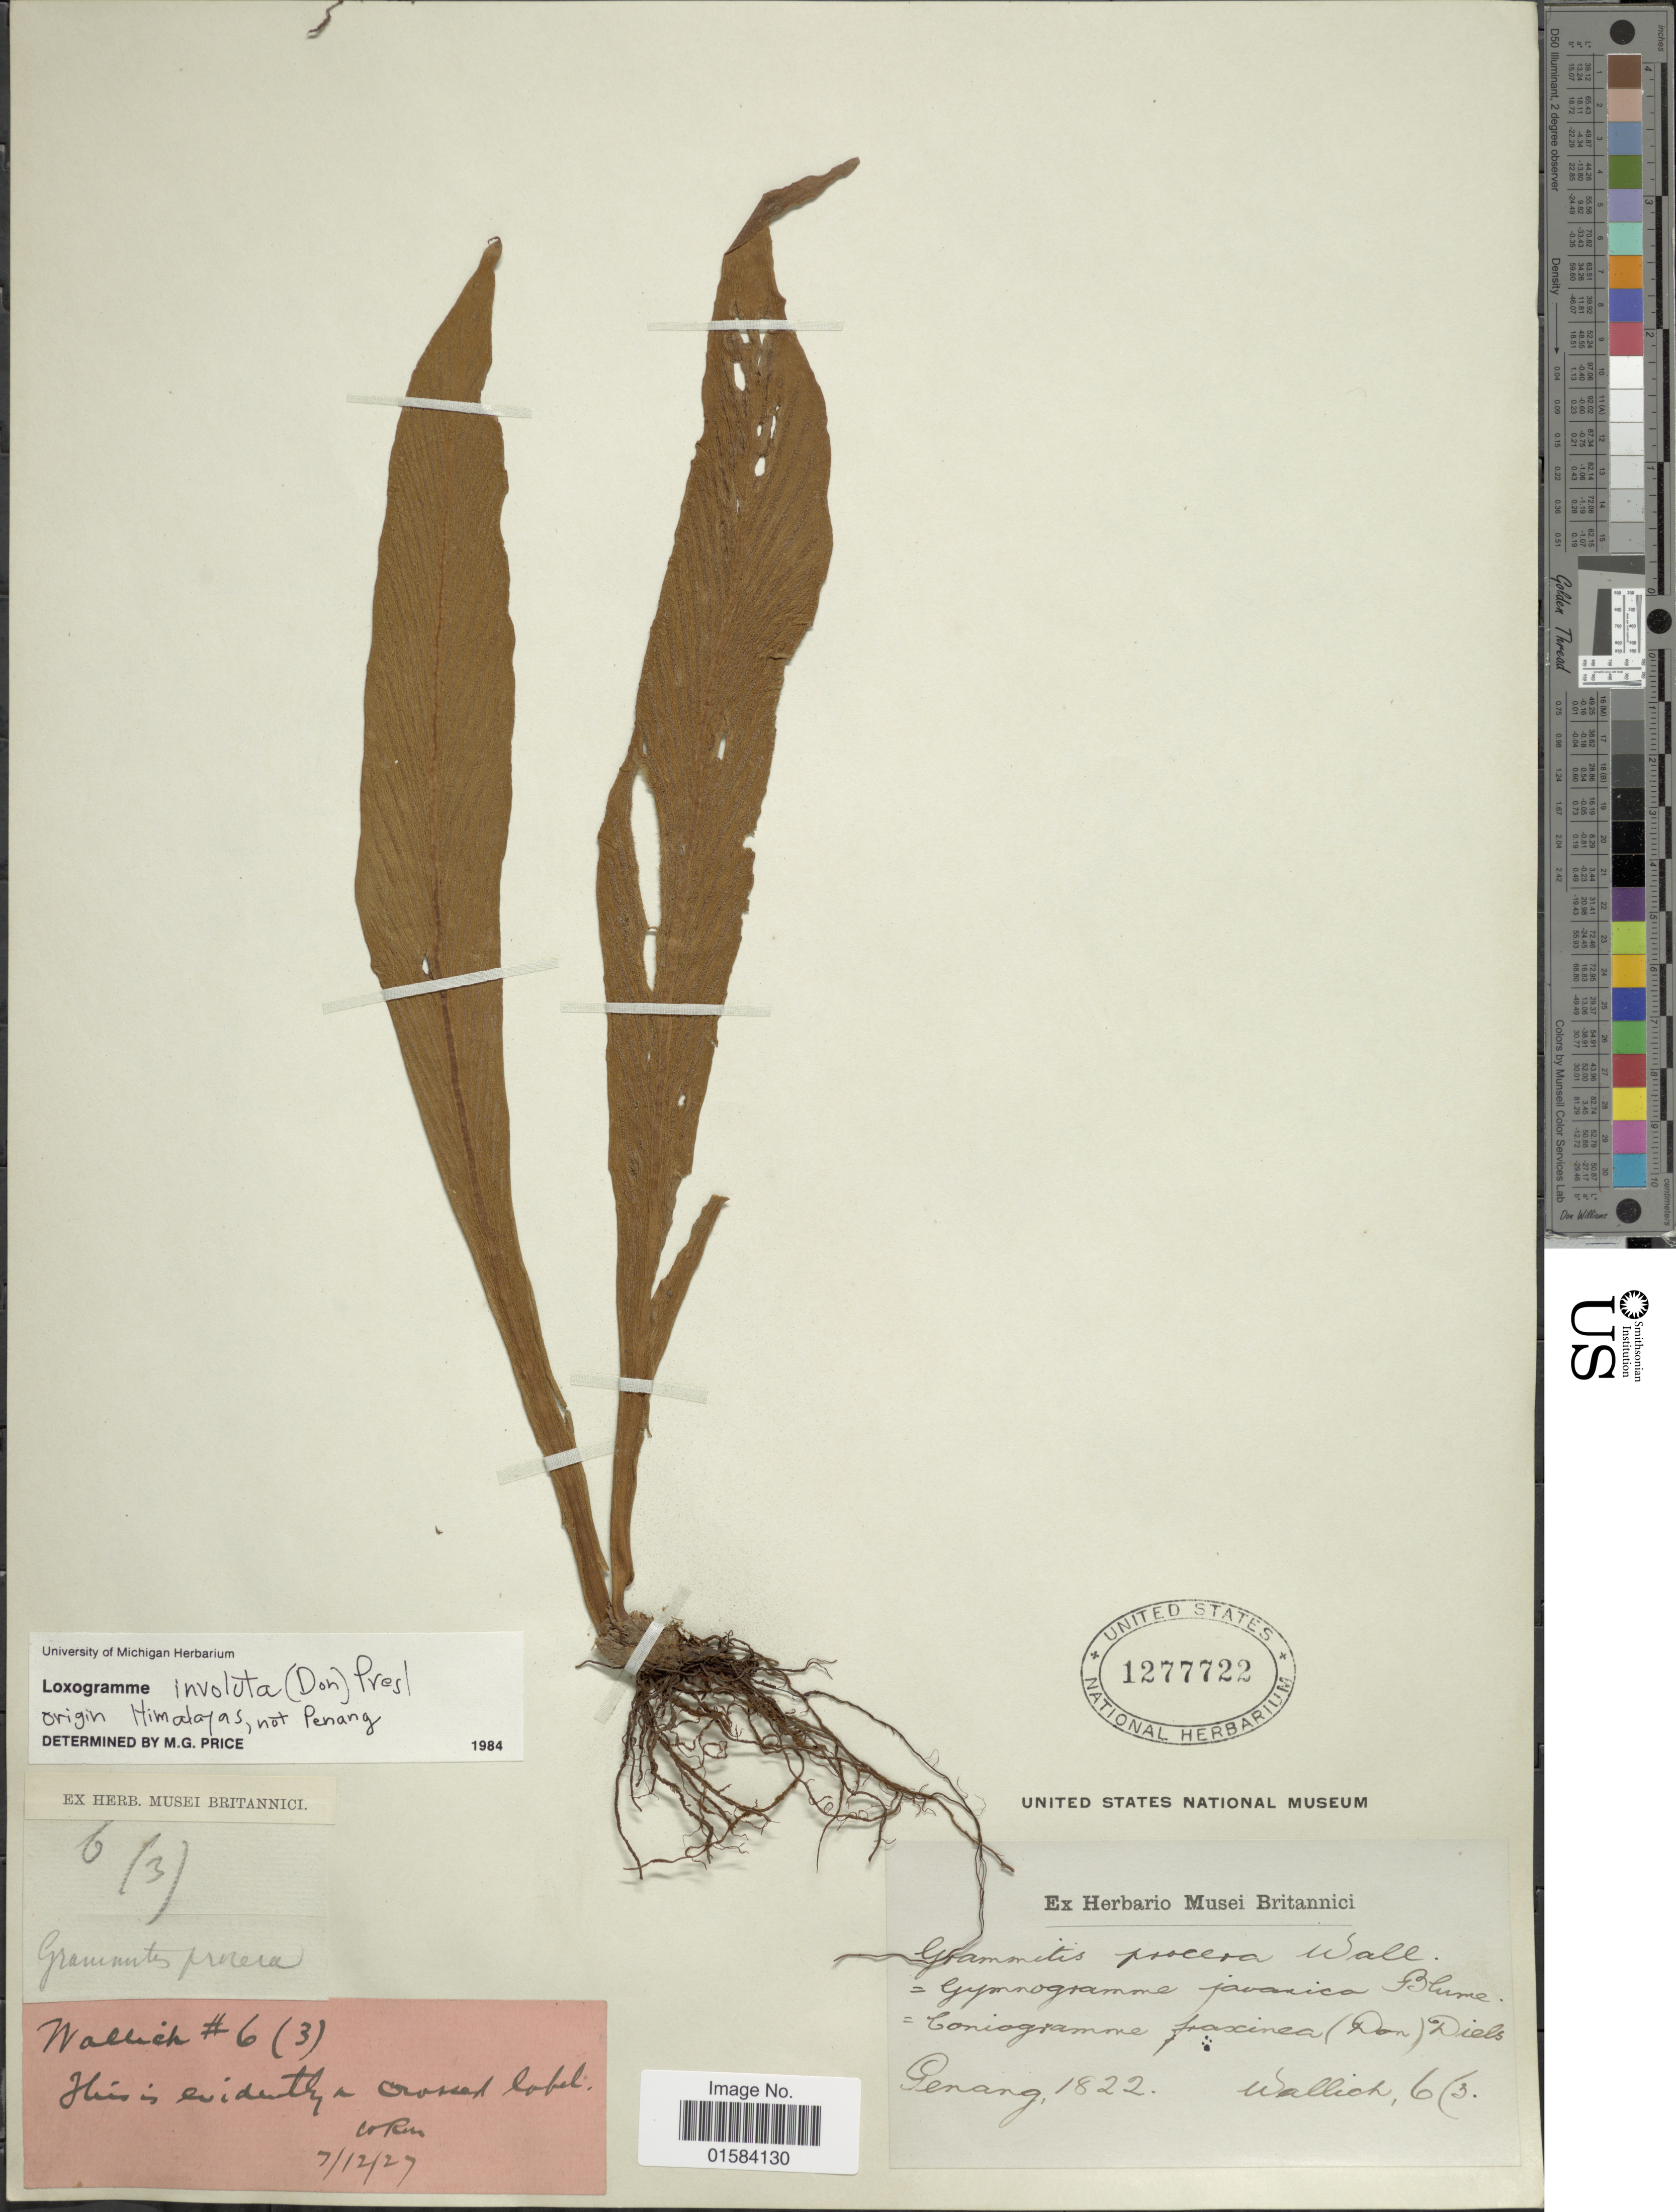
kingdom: Plantae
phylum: Tracheophyta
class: Polypodiopsida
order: Polypodiales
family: Polypodiaceae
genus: Loxogramme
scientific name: Loxogramme involuta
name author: (D. Don) C. Presl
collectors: -- Wallich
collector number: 63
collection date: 1822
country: Malaysia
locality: Penang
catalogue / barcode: US 1277722